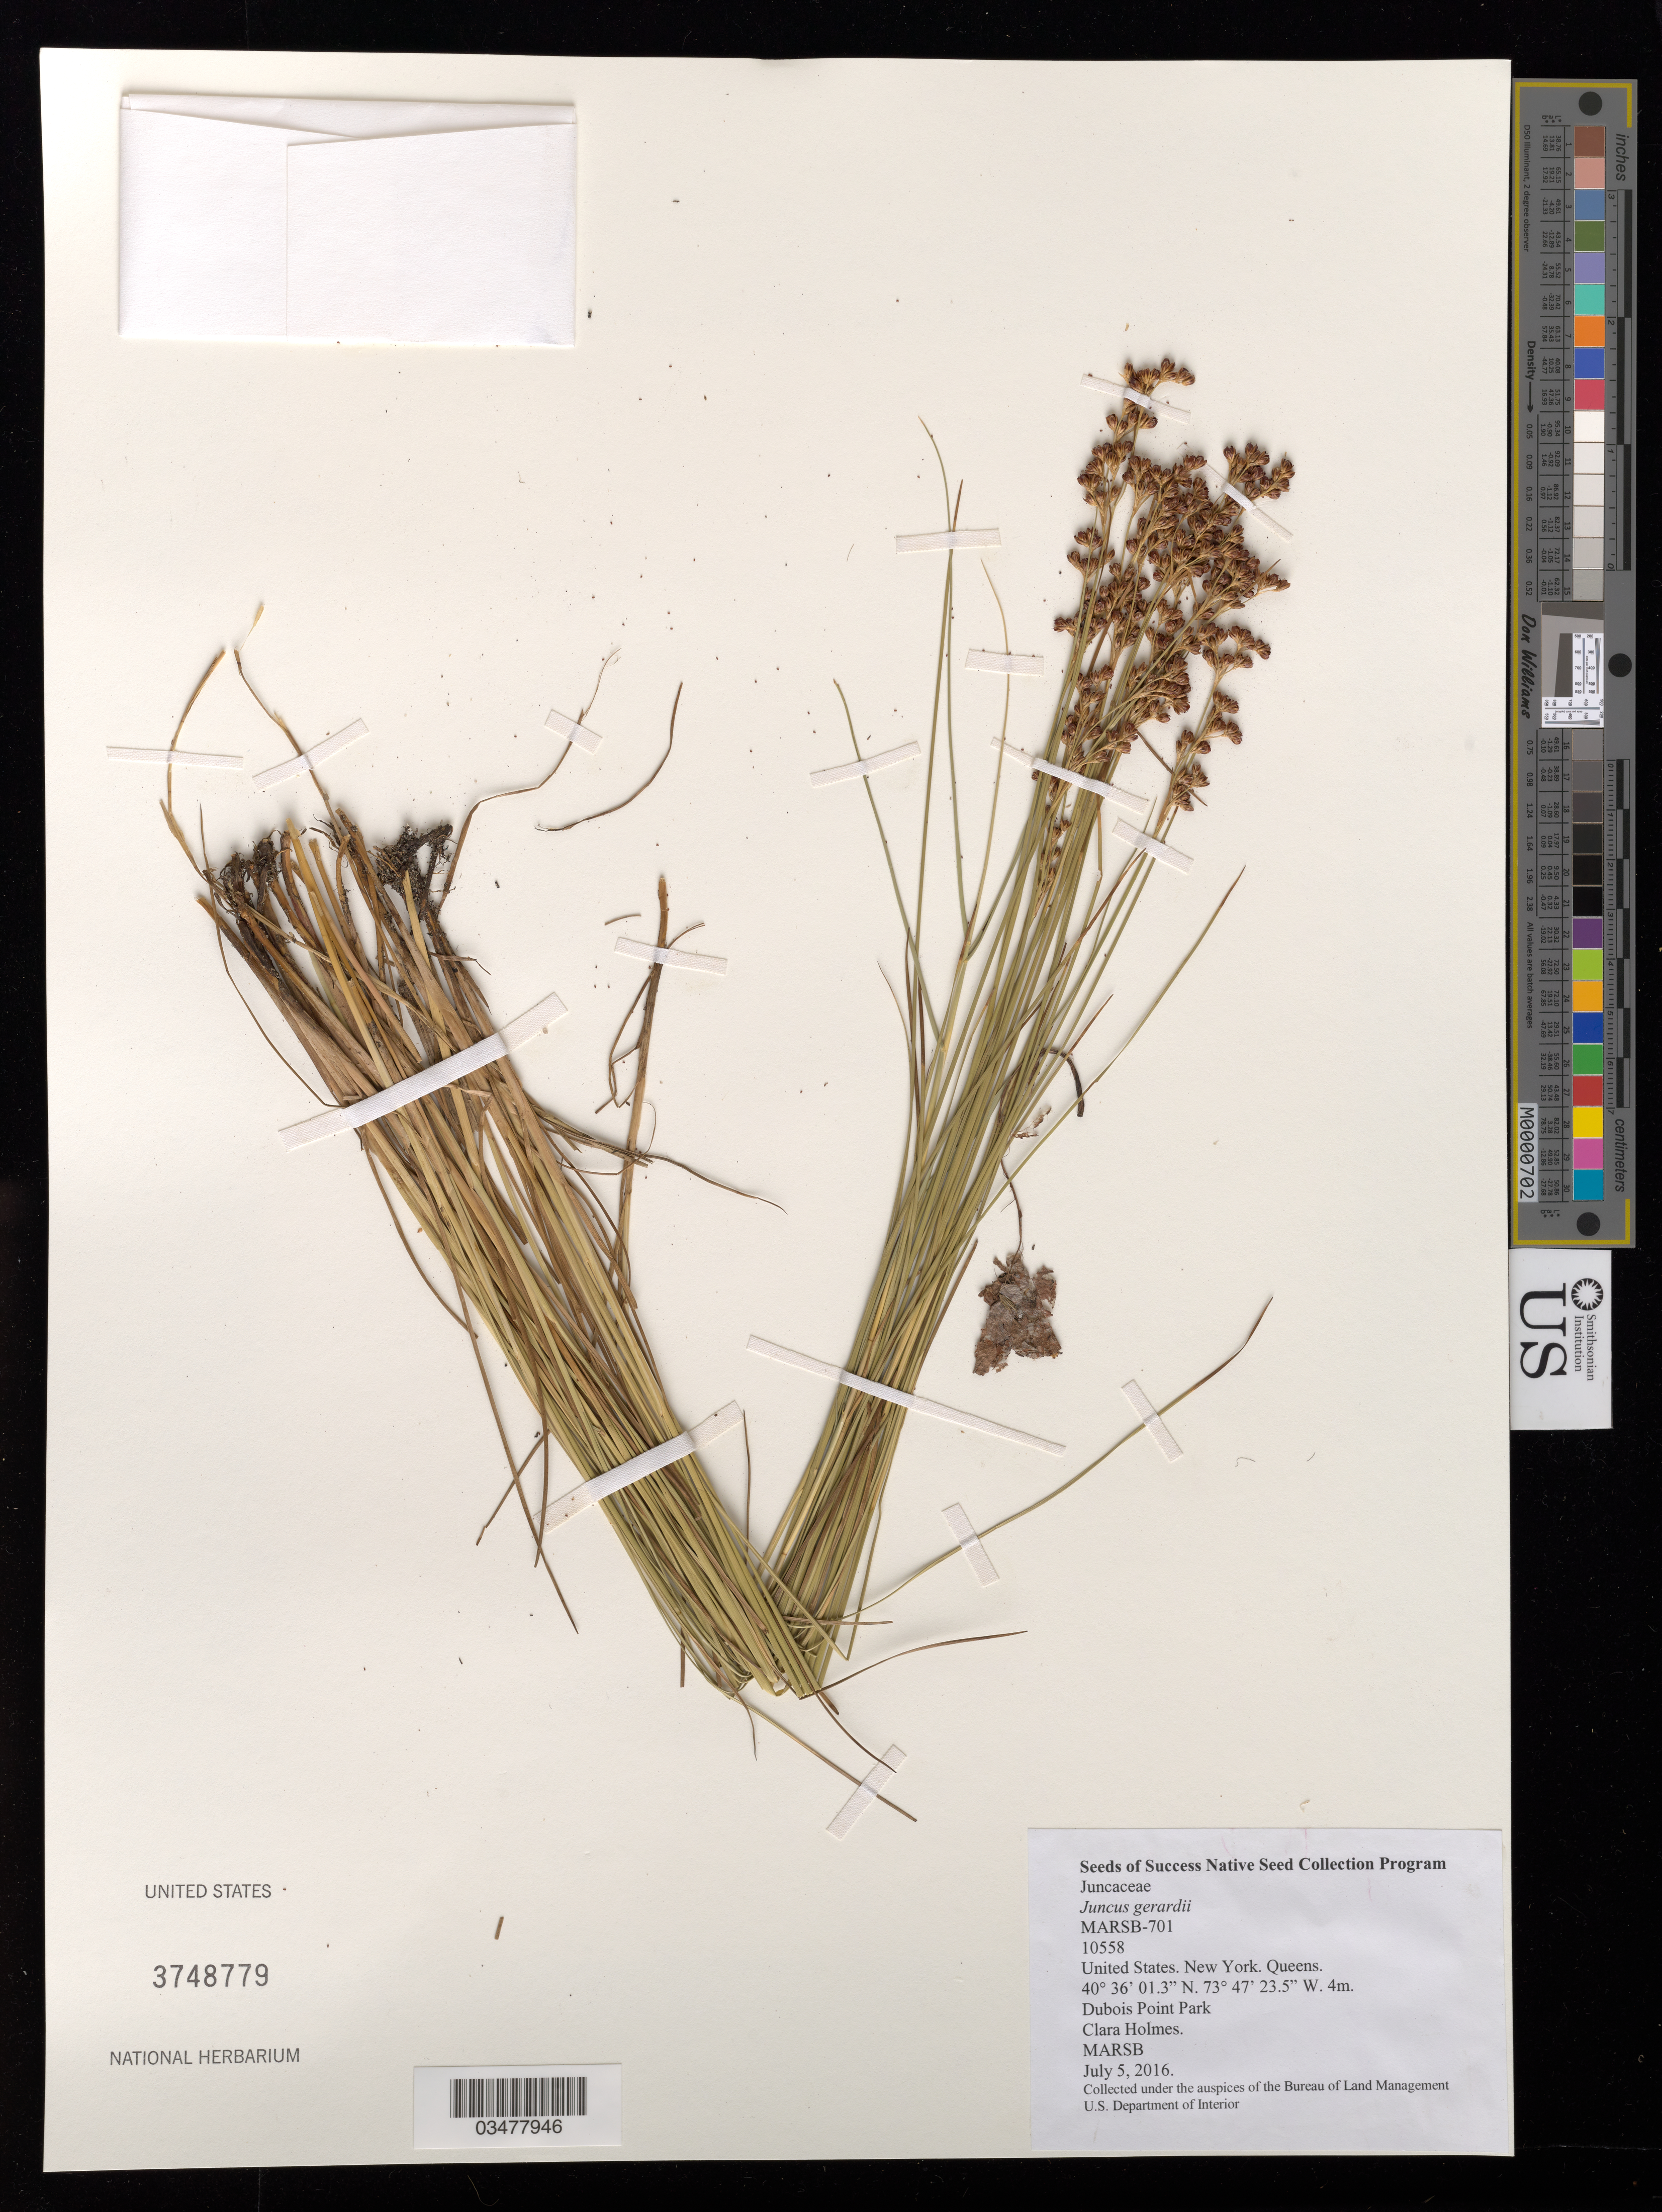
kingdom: Plantae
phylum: Tracheophyta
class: Liliopsida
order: Poales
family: Juncaceae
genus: Juncus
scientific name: Juncus gerardi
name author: Loisel.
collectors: C. Holmes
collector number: MARSB-701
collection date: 2016-07-05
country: United States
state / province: New York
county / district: Queens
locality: Dubois Point Park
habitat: High Marsh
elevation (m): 4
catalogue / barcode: US 3748779